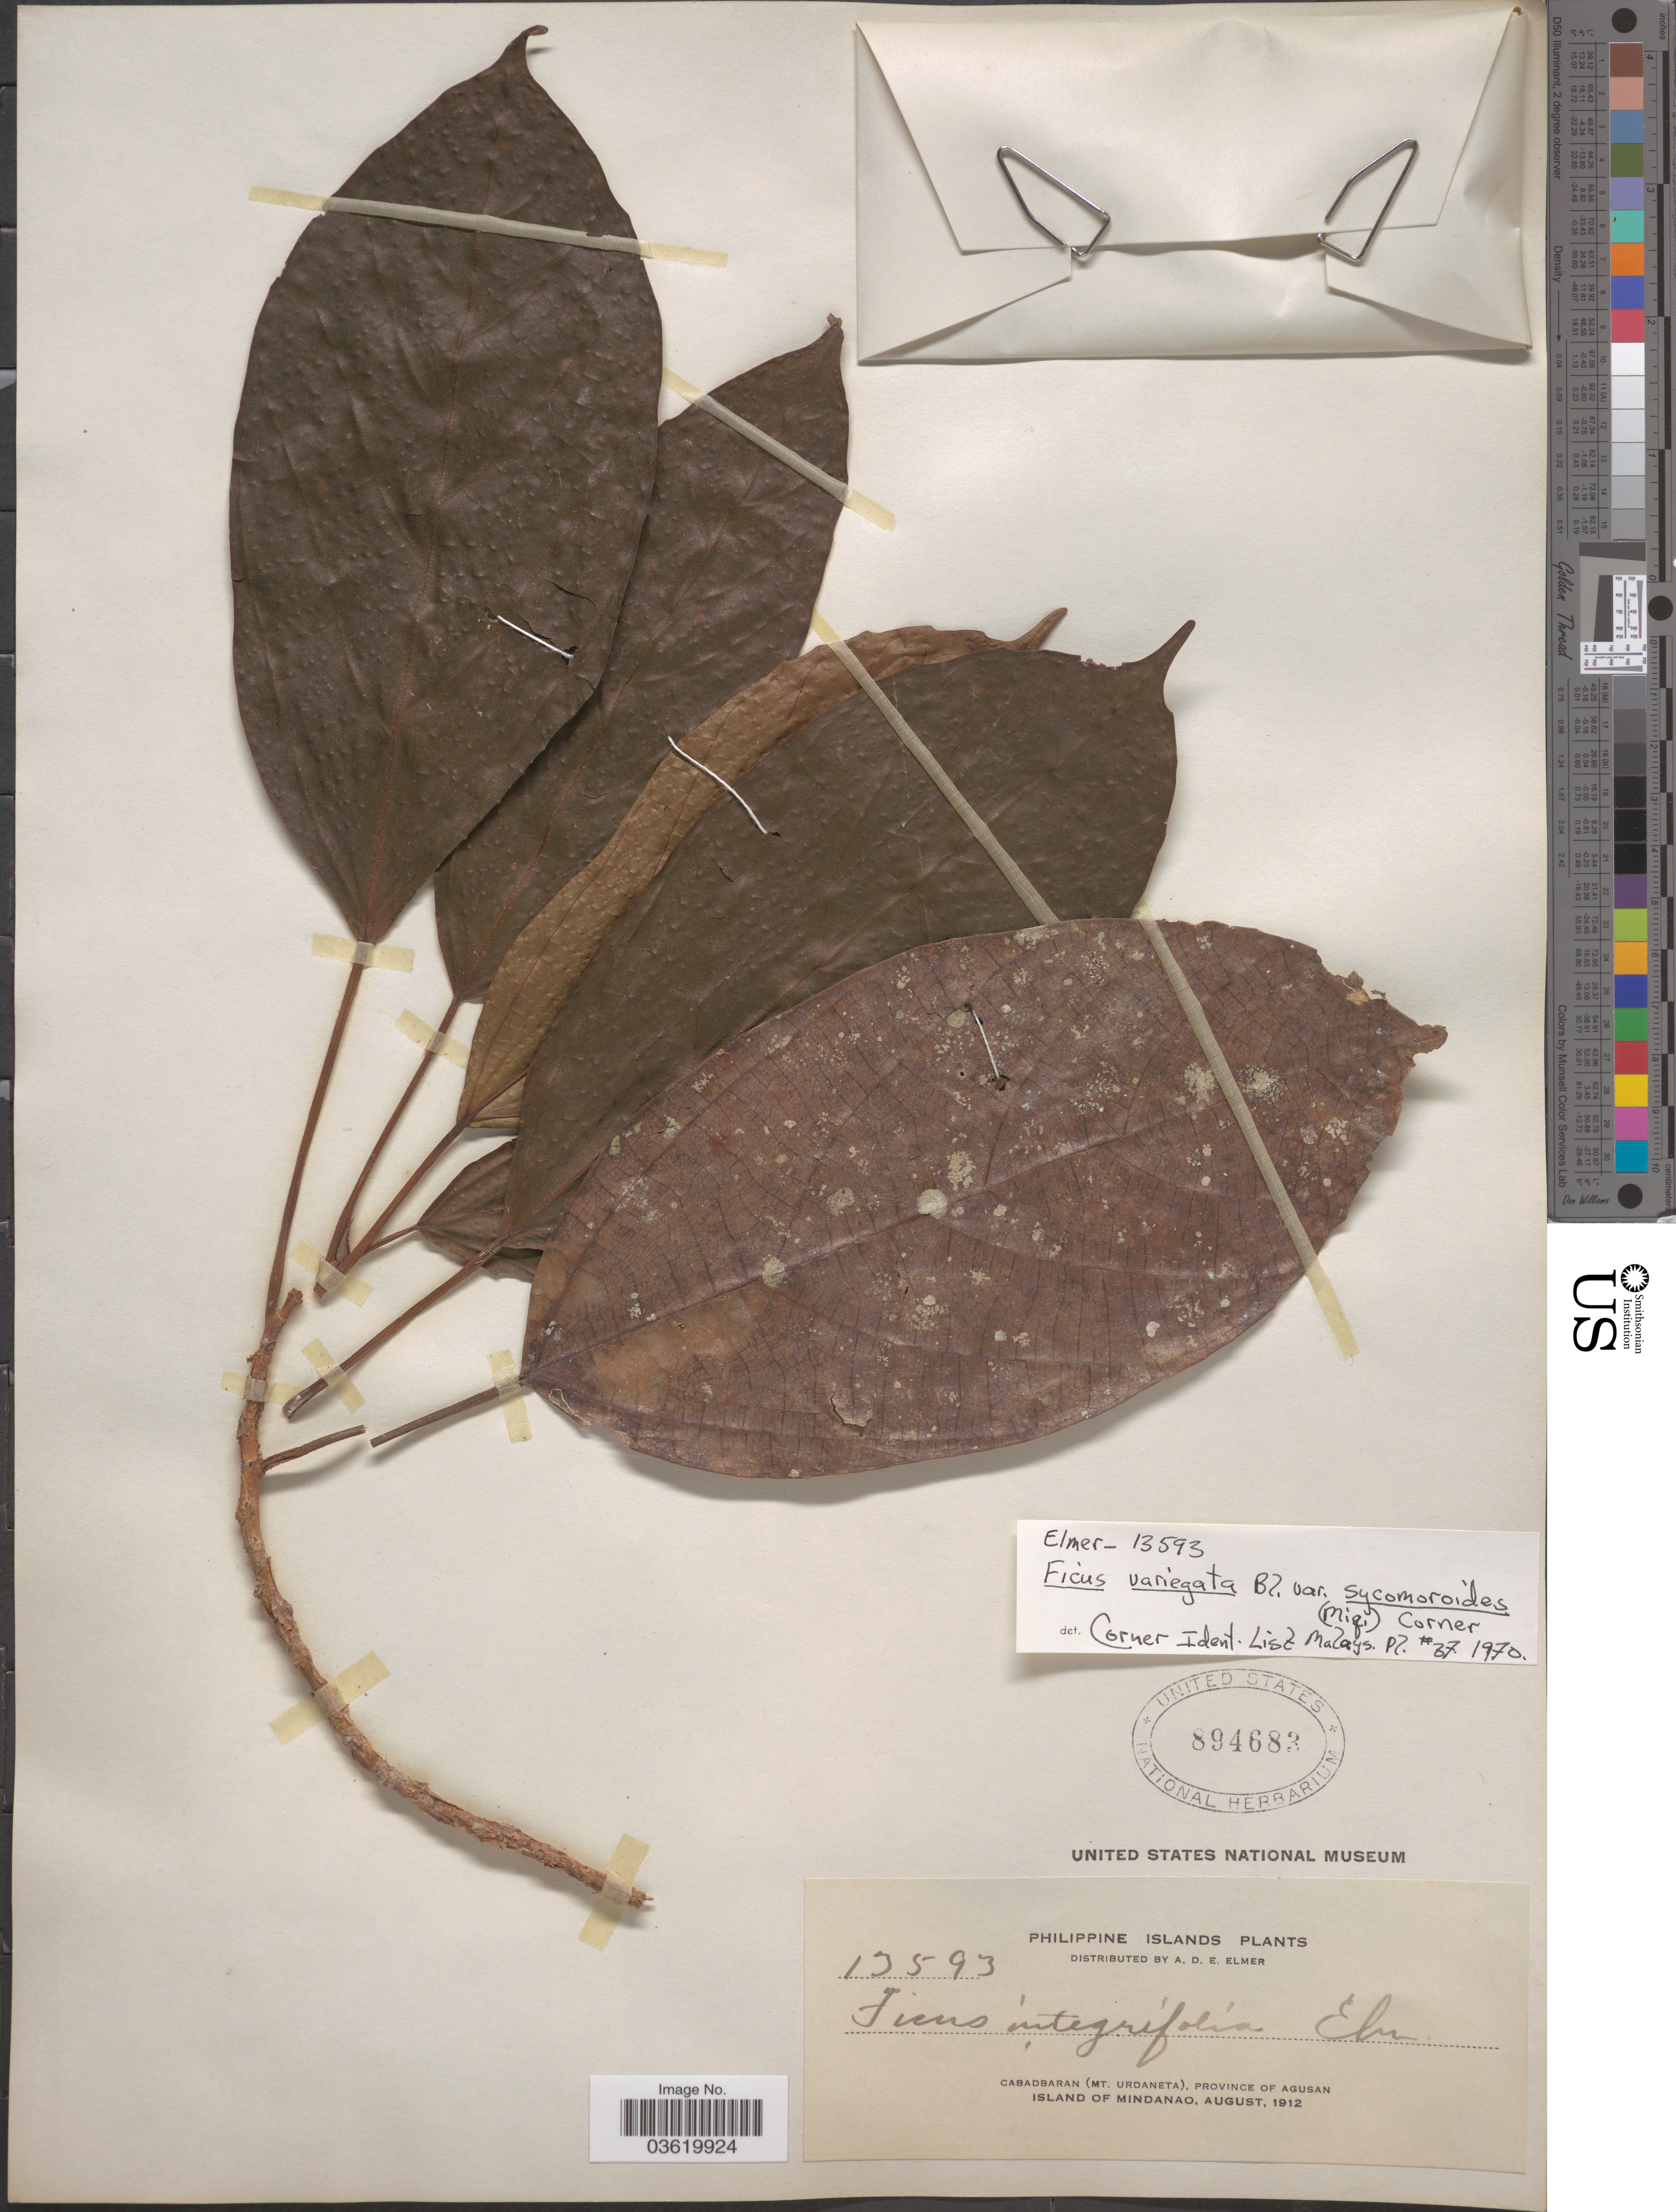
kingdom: Plantae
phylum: Tracheophyta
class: Magnoliopsida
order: Rosales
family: Moraceae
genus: Ficus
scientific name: Ficus variegata var. sycomoroides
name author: (Miq.) Corner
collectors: A. D. E. Elmer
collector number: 13593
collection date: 1912-08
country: Philippines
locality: Philippine Islands. Cabadbaran (Mt. Urdaneta), province of Agusan. Island of Mindanao.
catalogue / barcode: US 894683